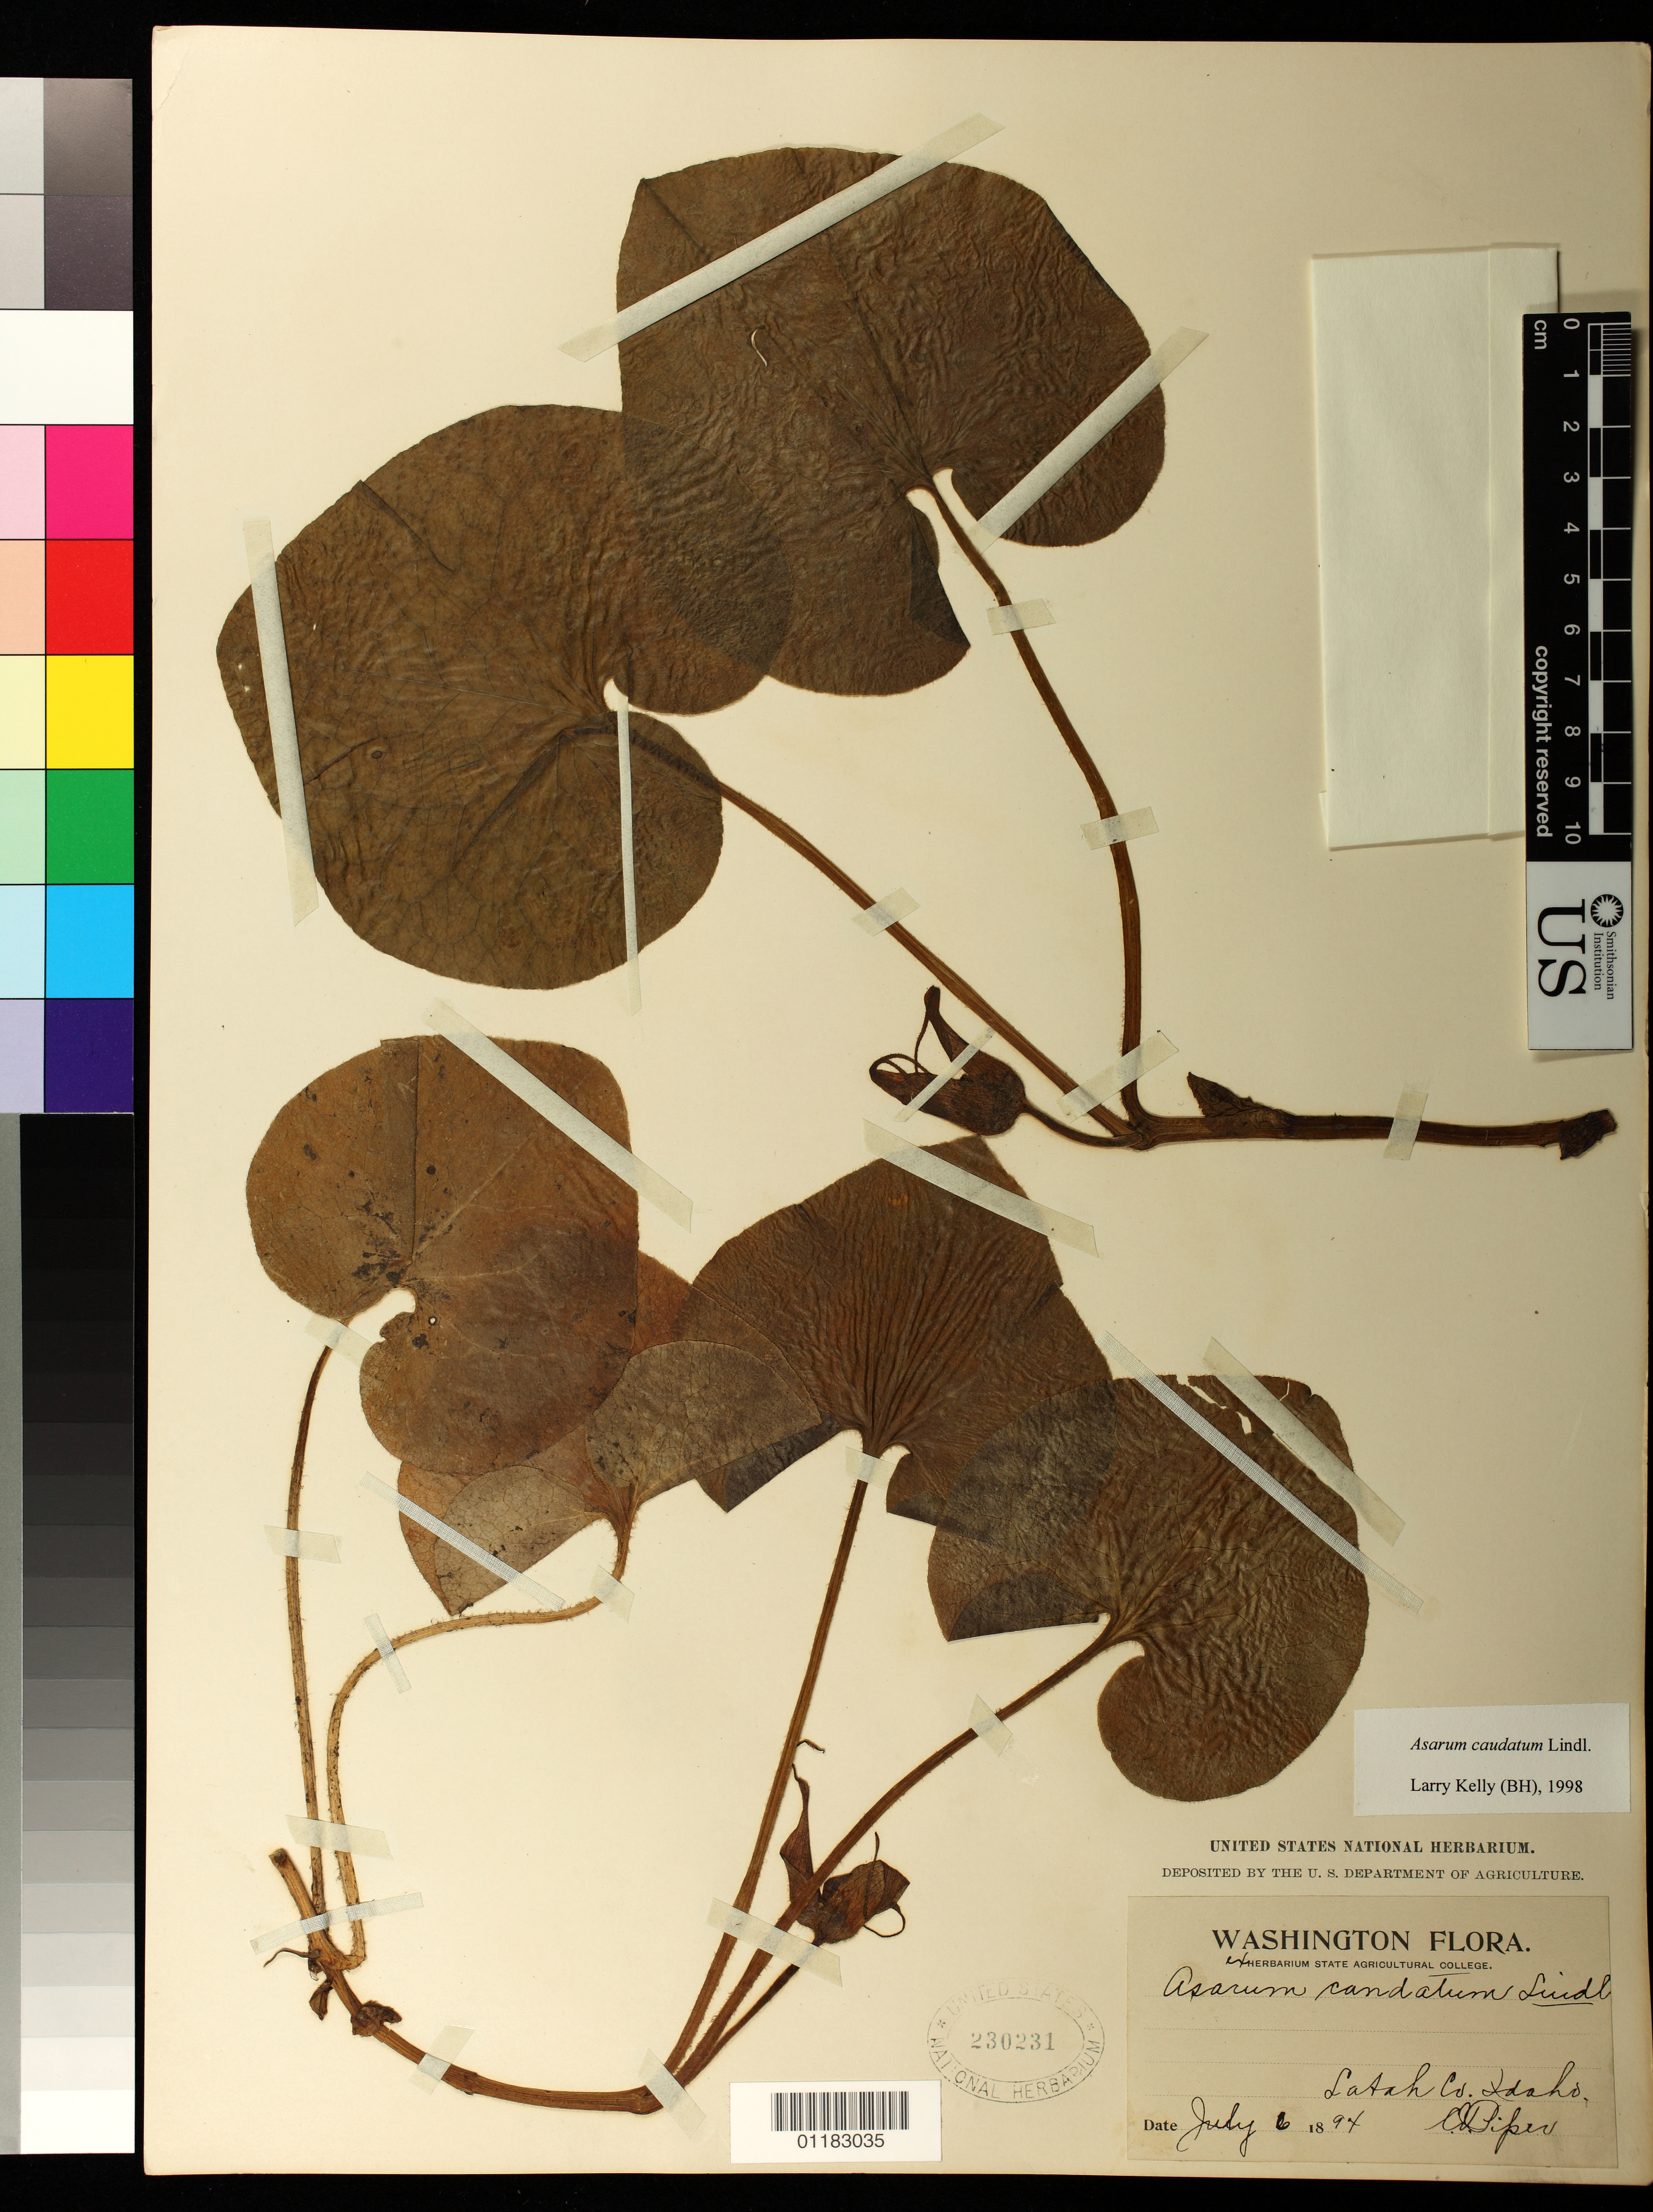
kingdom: Plantae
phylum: Tracheophyta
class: Magnoliopsida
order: Piperales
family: Aristolochiaceae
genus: Asarum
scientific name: Asarum caudatum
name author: Lindl.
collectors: C. V. Piper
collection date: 1894-07-06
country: United States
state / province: Idaho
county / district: Latah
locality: Latah Co.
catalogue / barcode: US 230231